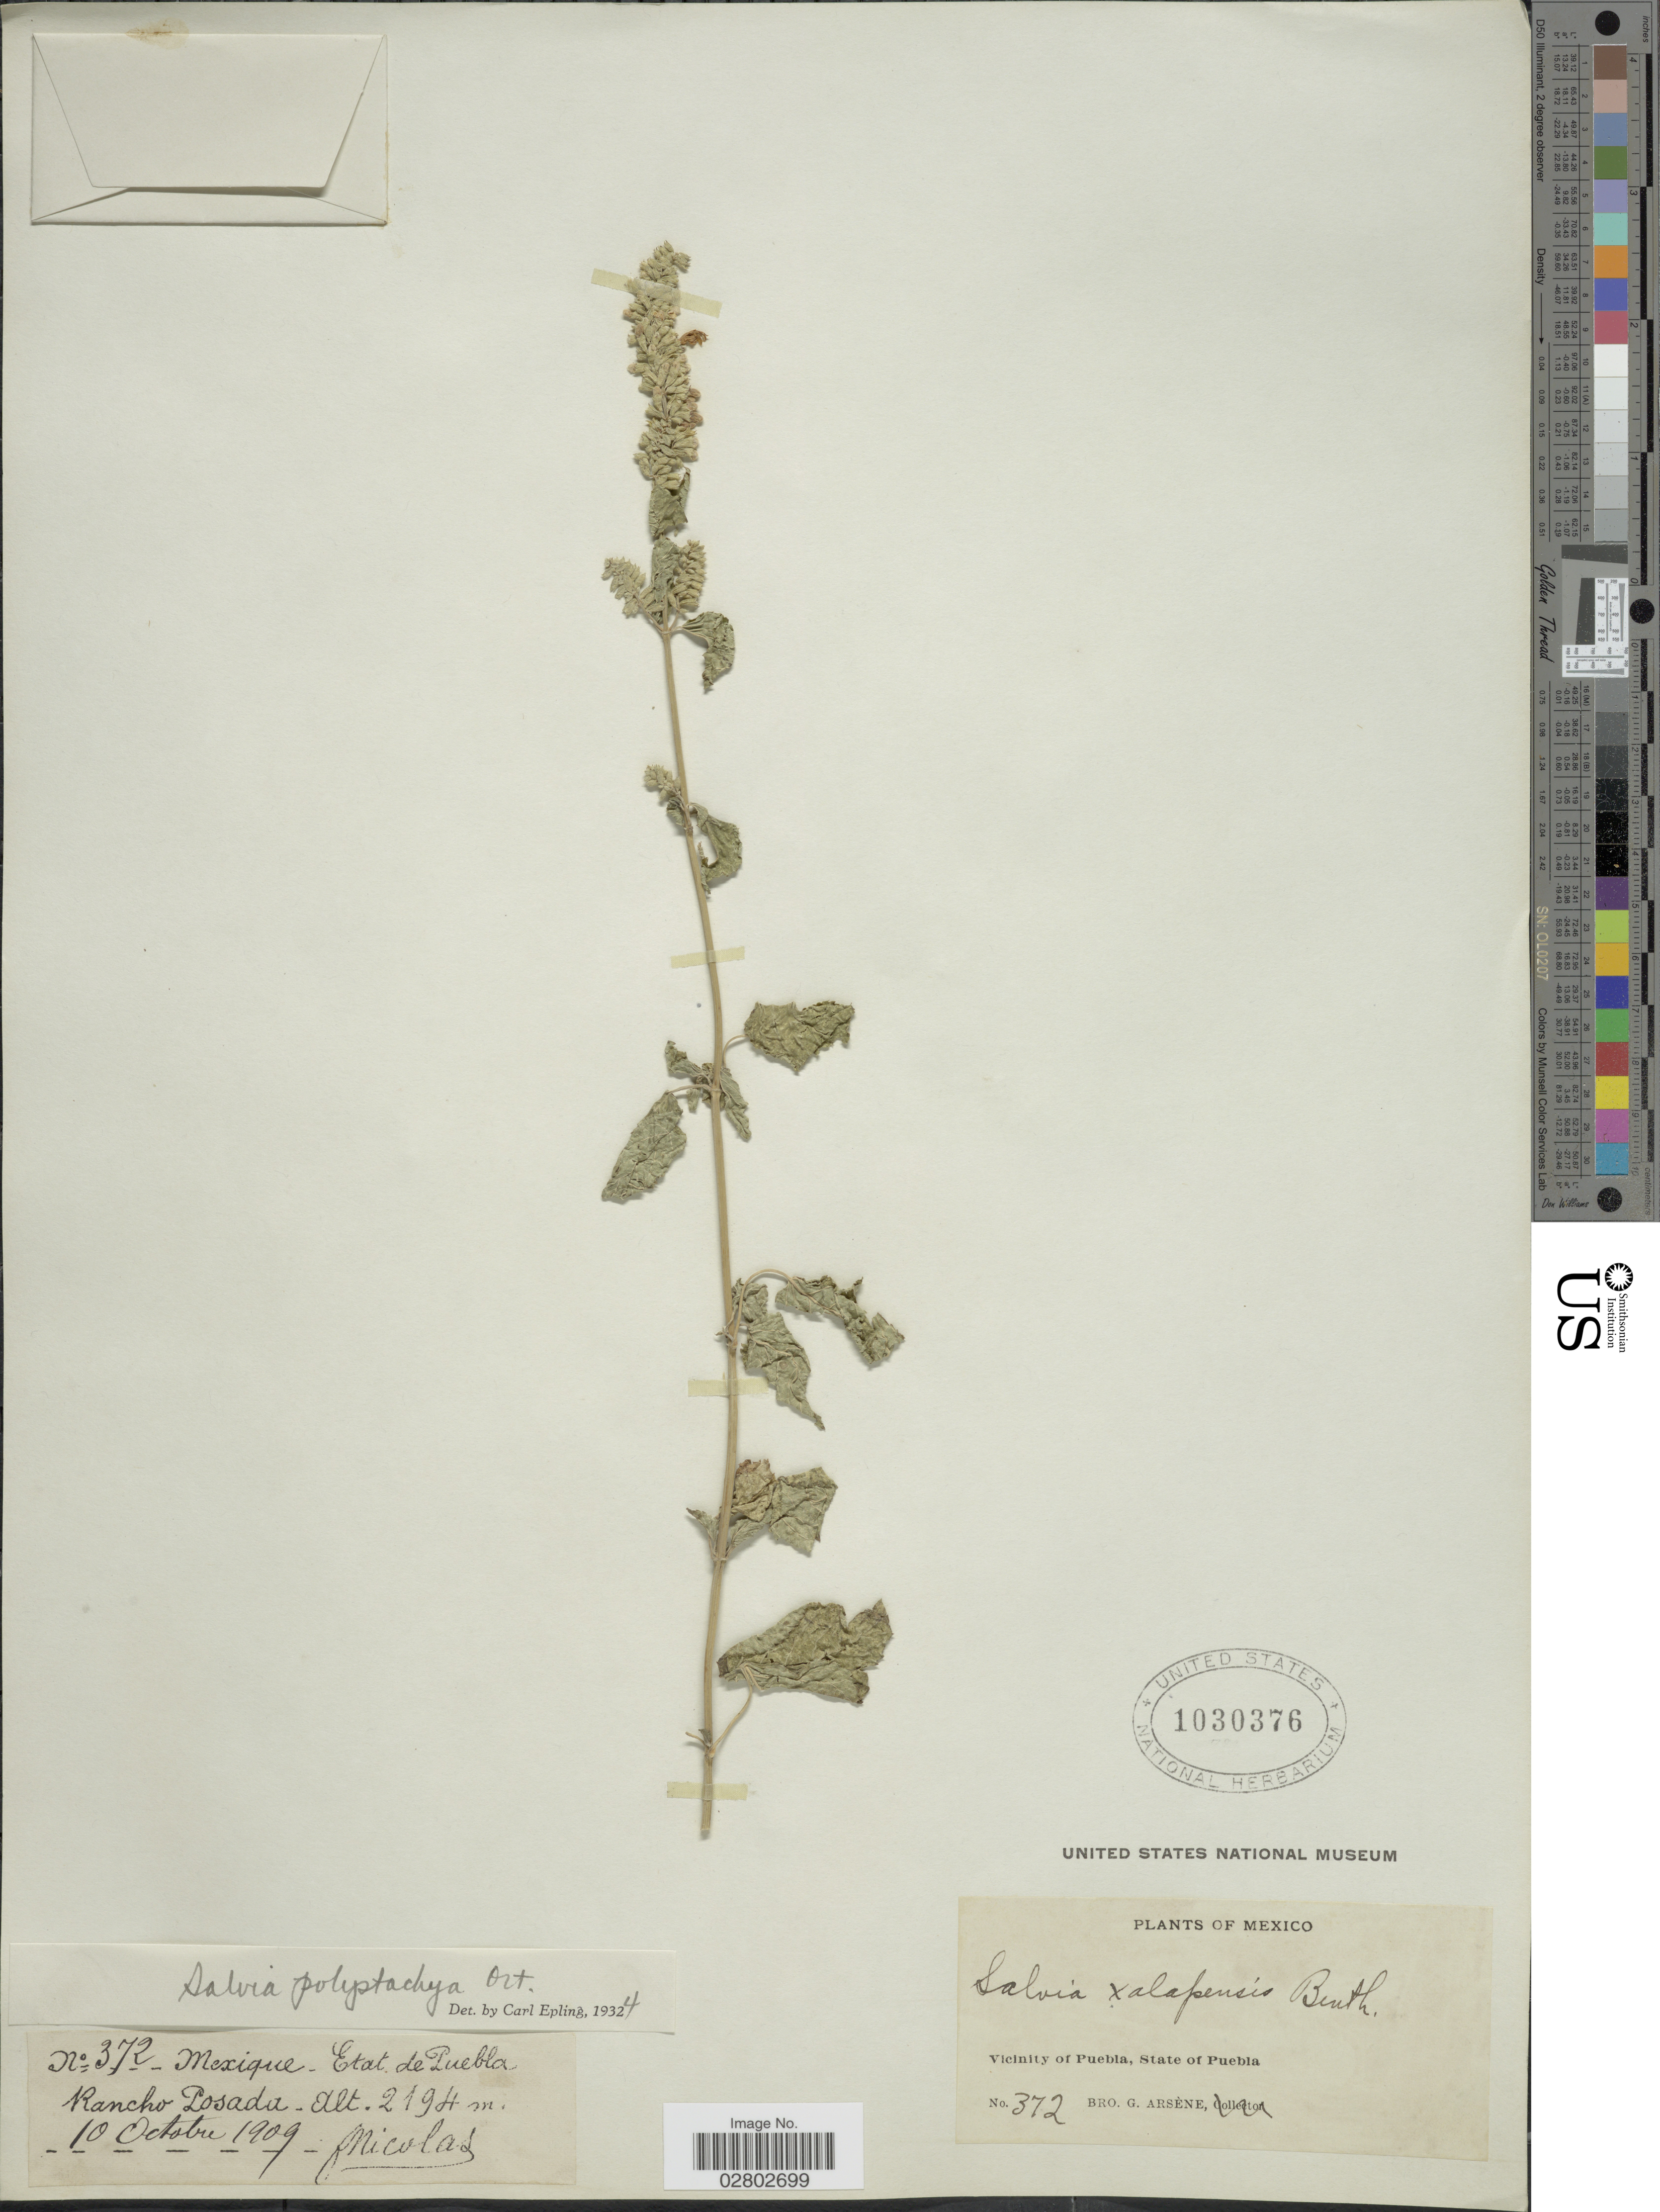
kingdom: Plantae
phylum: Tracheophyta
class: Magnoliopsida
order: Lamiales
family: Lamiaceae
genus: Salvia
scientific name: Salvia polystachya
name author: Cav.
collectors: F. Nicolas & Bro. G. Arsène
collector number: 372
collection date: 1909-10-10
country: Mexico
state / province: Puebla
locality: Rancho Posada.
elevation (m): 2194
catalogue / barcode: US 1030376